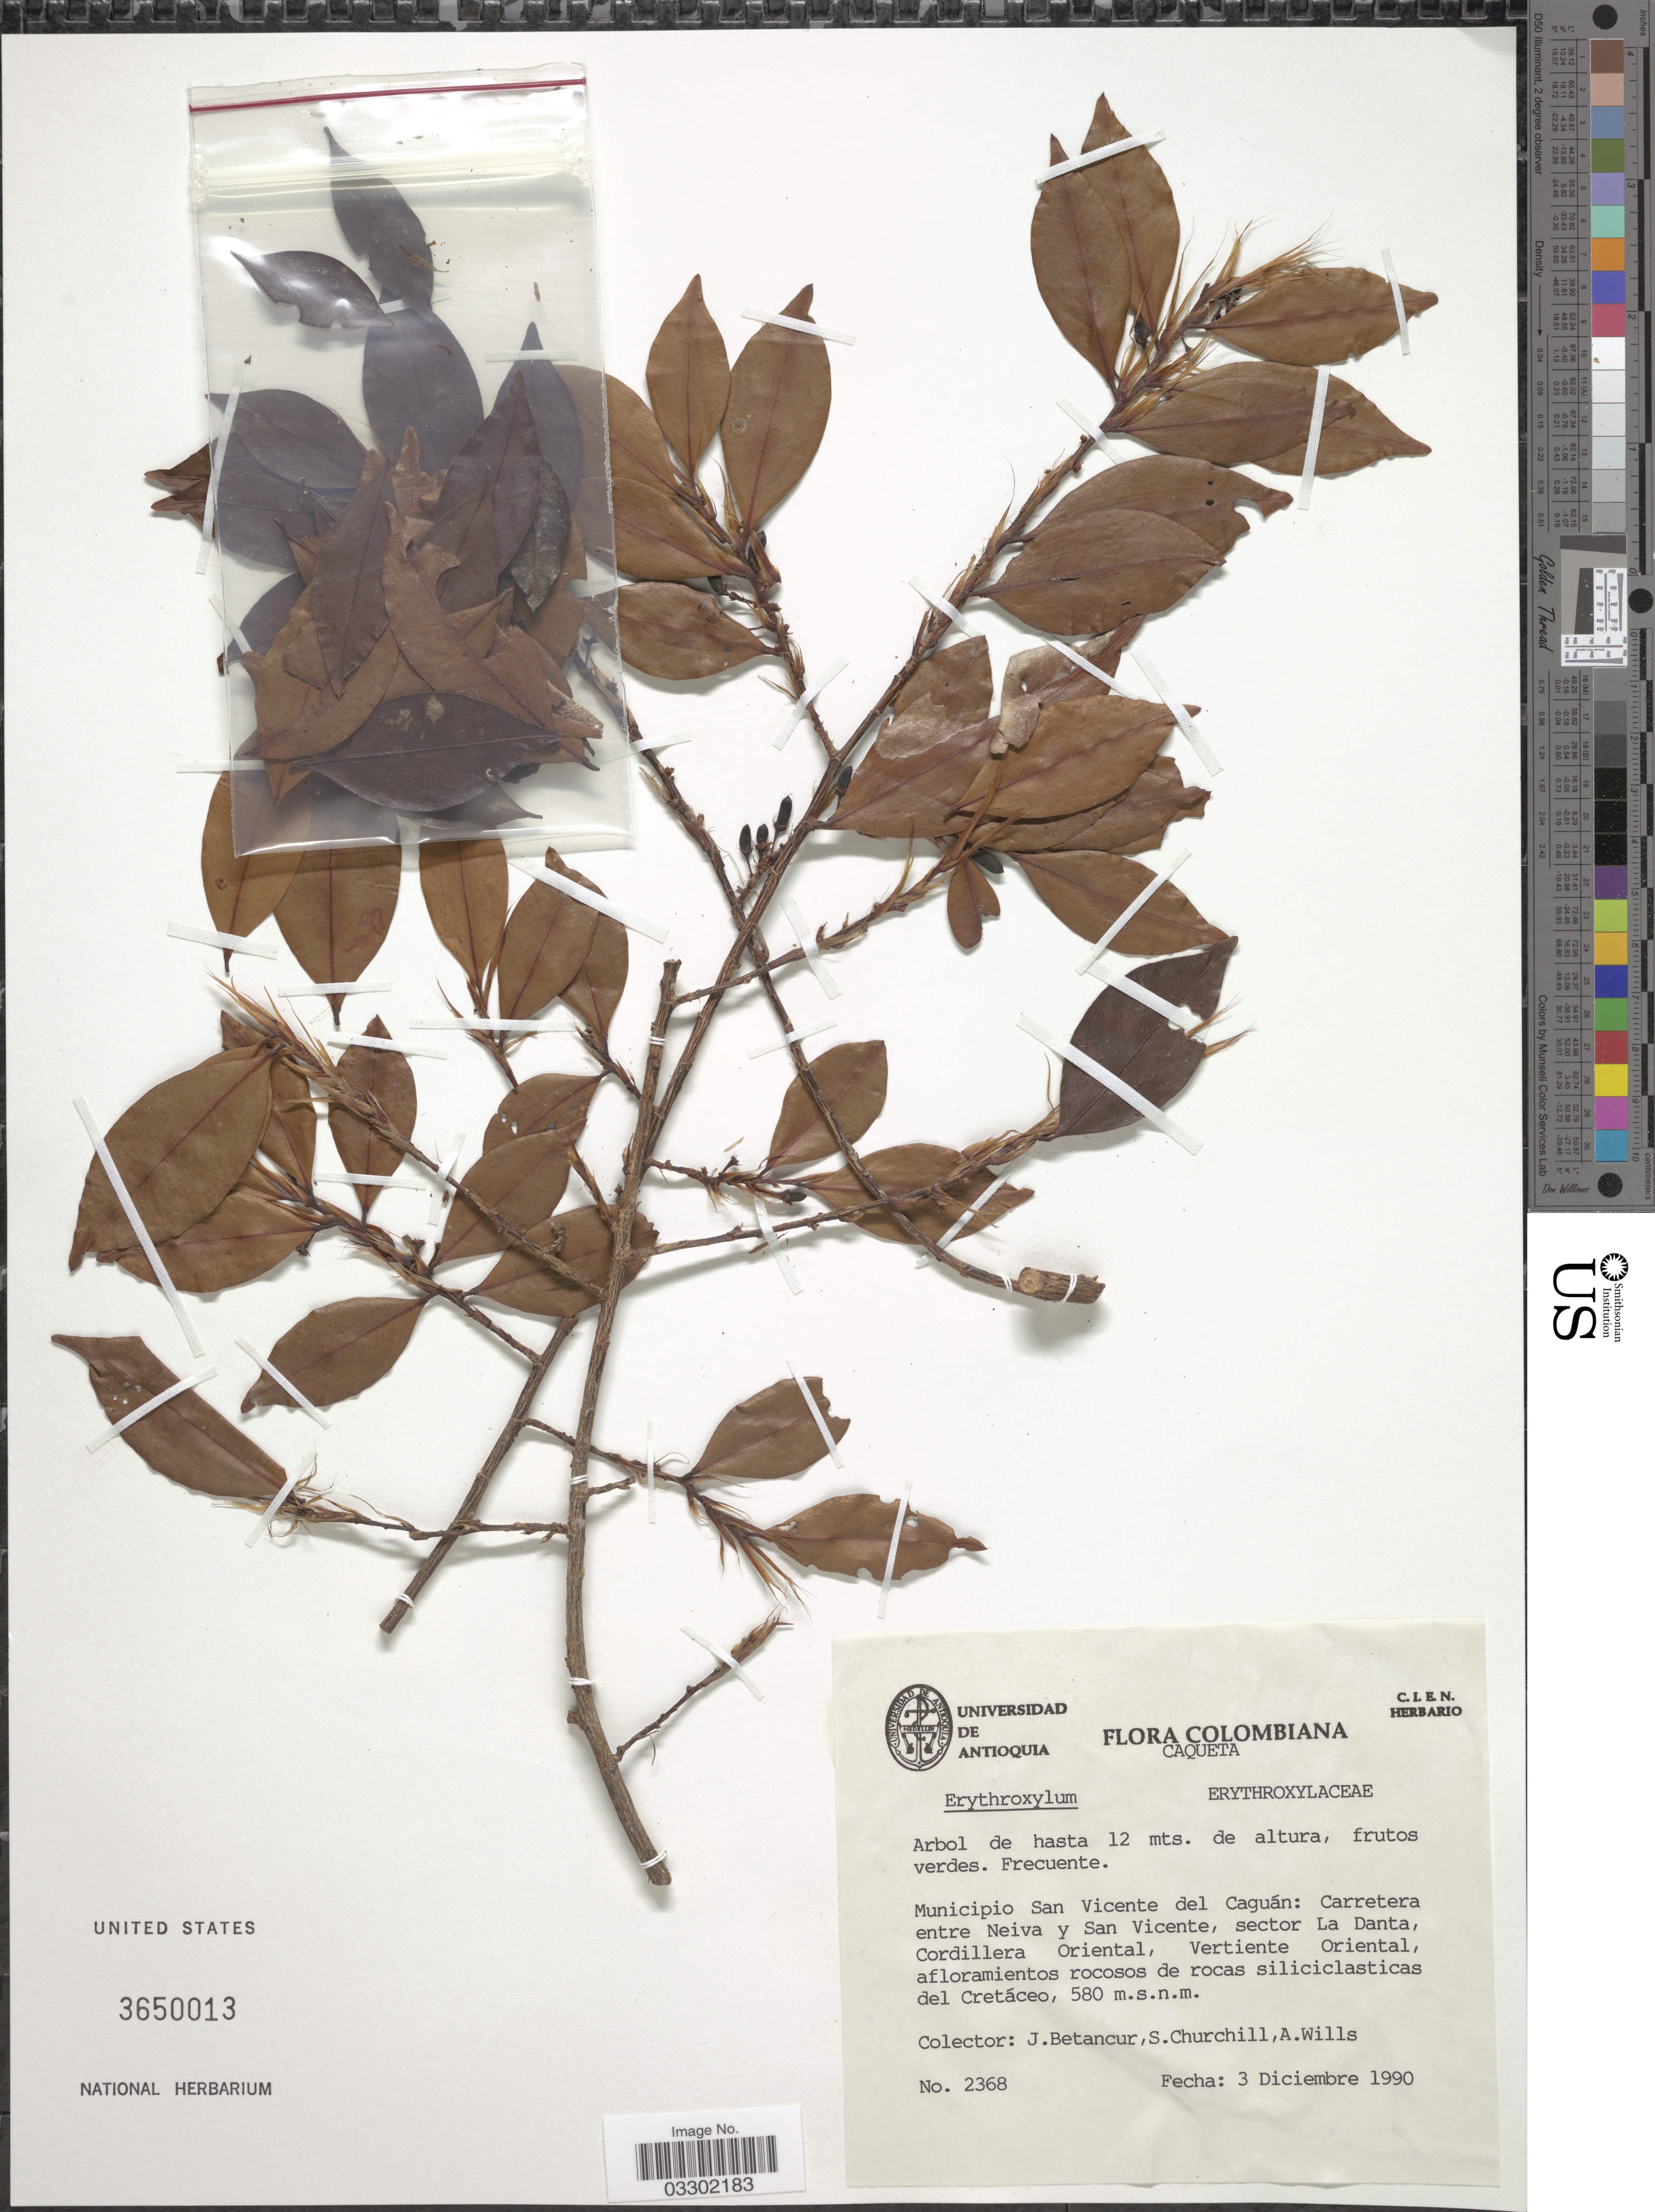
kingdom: Plantae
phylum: Tracheophyta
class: Magnoliopsida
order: Malpighiales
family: Erythroxylaceae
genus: Erythroxylum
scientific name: Erythroxylum sp.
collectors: J. Betancur, S. Churchill & A. Wills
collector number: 2368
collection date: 1990-12-03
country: Colombia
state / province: Caquetá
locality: Municipio San Vicente del Caguán: Carretera entre Neiva y San Vicente, sector La Danta, Cordillera Oriental, Vertiente Oriental, afloramientos rocosos de rocas siliciclasticas del Cretáceo.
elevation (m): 580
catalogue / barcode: US 3650013